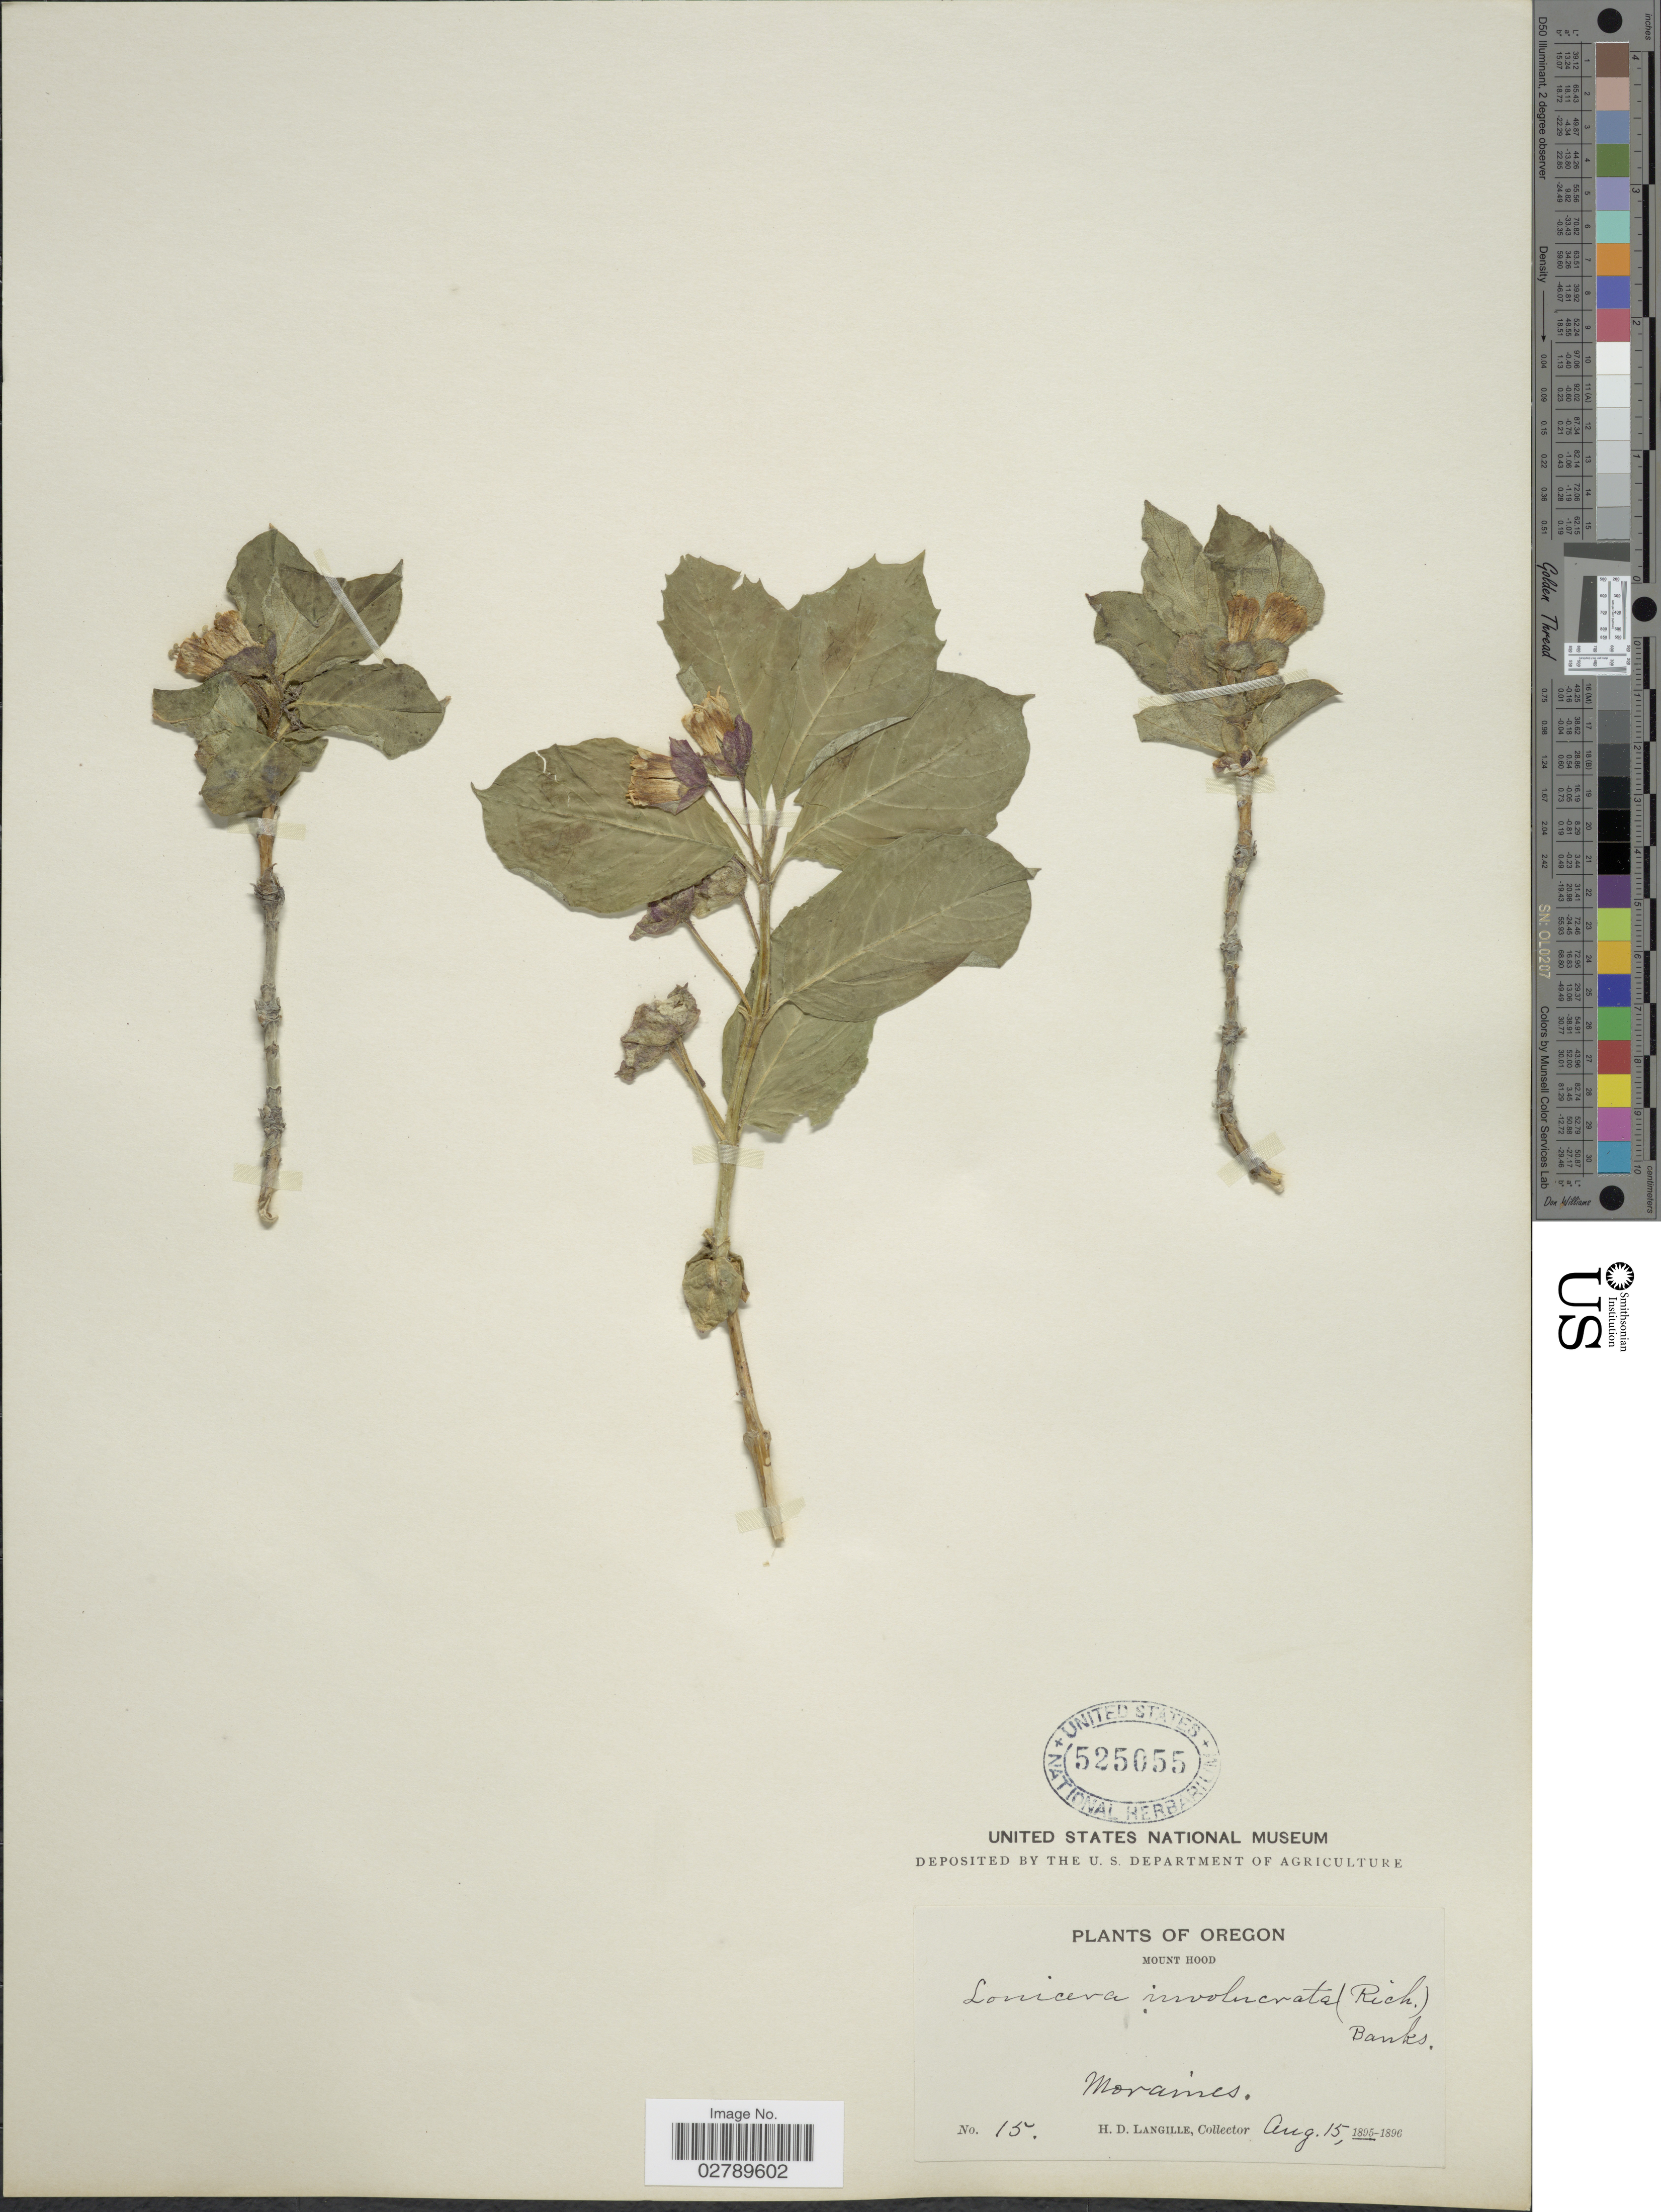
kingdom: Plantae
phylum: Tracheophyta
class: Magnoliopsida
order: Dipsacales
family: Caprifoliaceae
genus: Lonicera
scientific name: Lonicera involucrata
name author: (Richardson) Banks ex Spreng.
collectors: H. Langille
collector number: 15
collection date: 1895-08-15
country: United States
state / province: Oregon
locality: Mount Hood. Moraines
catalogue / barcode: US 525055